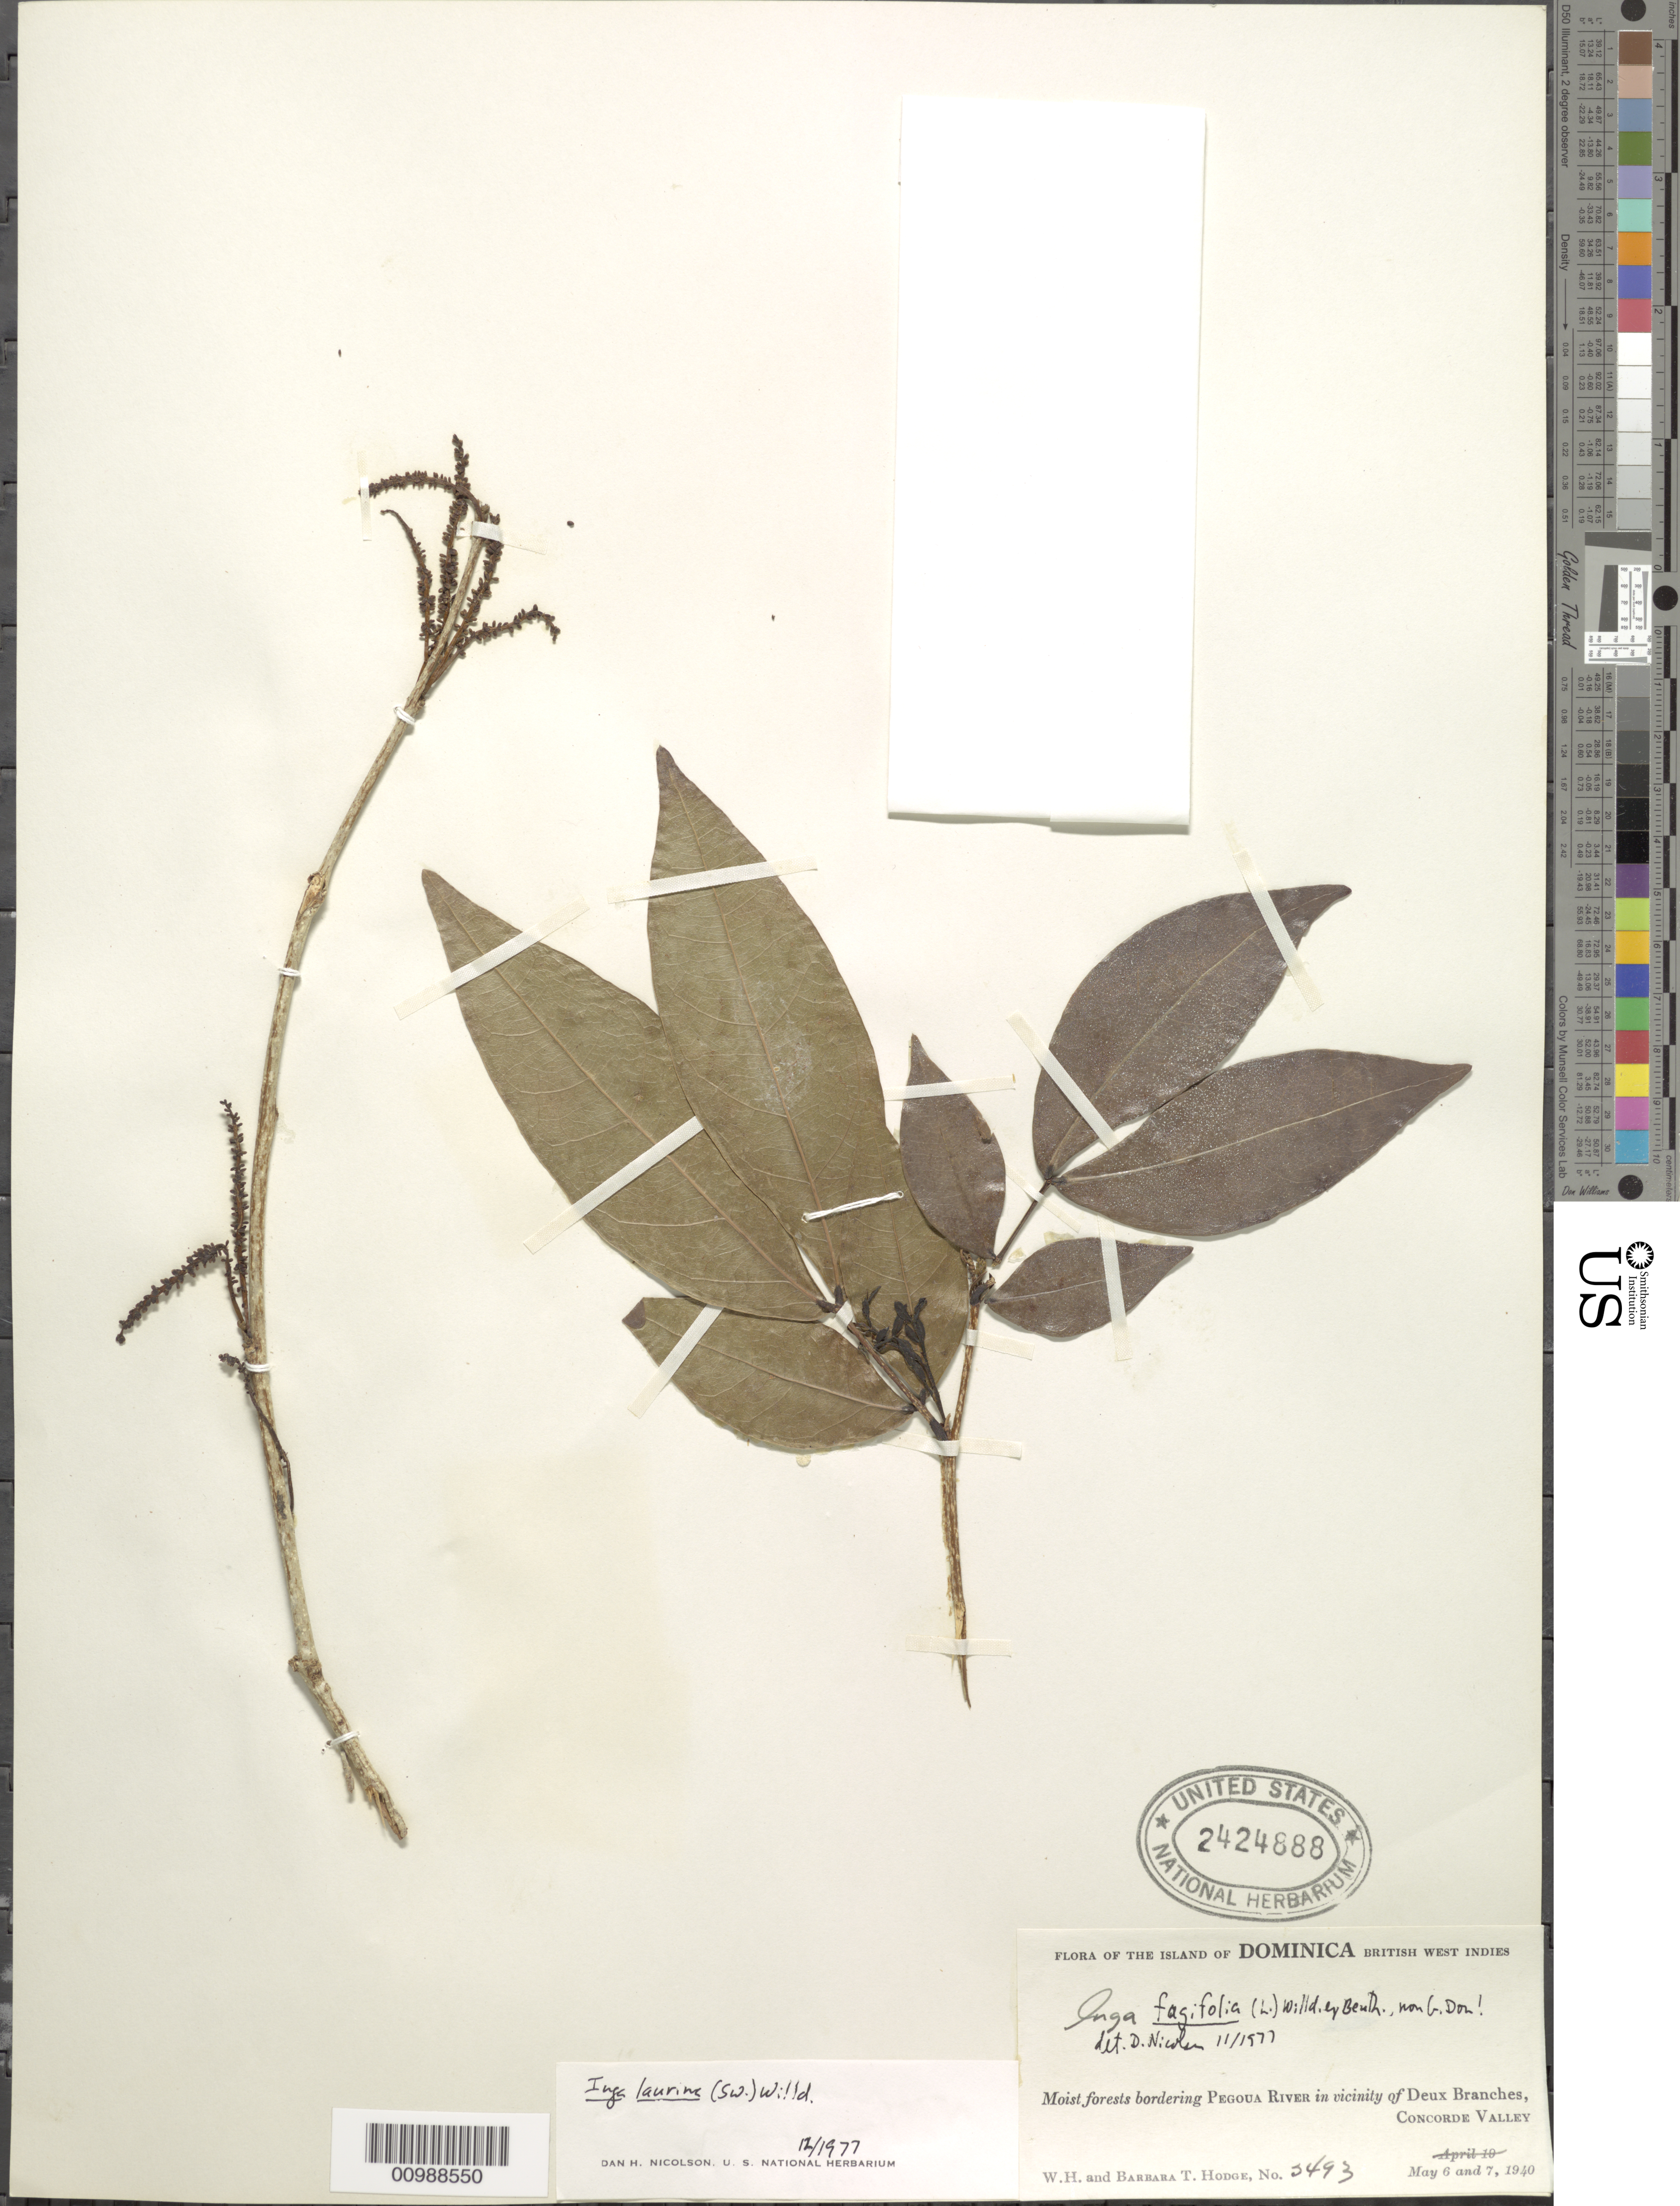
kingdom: Plantae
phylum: Tracheophyta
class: Magnoliopsida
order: Fabales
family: Fabaceae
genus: Inga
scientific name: Inga laurina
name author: (Sw.) Willd.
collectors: W. Hodge & B. Hodge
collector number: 3493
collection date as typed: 06 May 1940 and07 May 1940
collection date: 1940-05-06,1940-05-07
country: Dominica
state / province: St. David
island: Dominica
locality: Forests bordering Pegoua River in vicinity of Deux Branches, Concorde Valley.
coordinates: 0 N, 0 E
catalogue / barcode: US 2424888